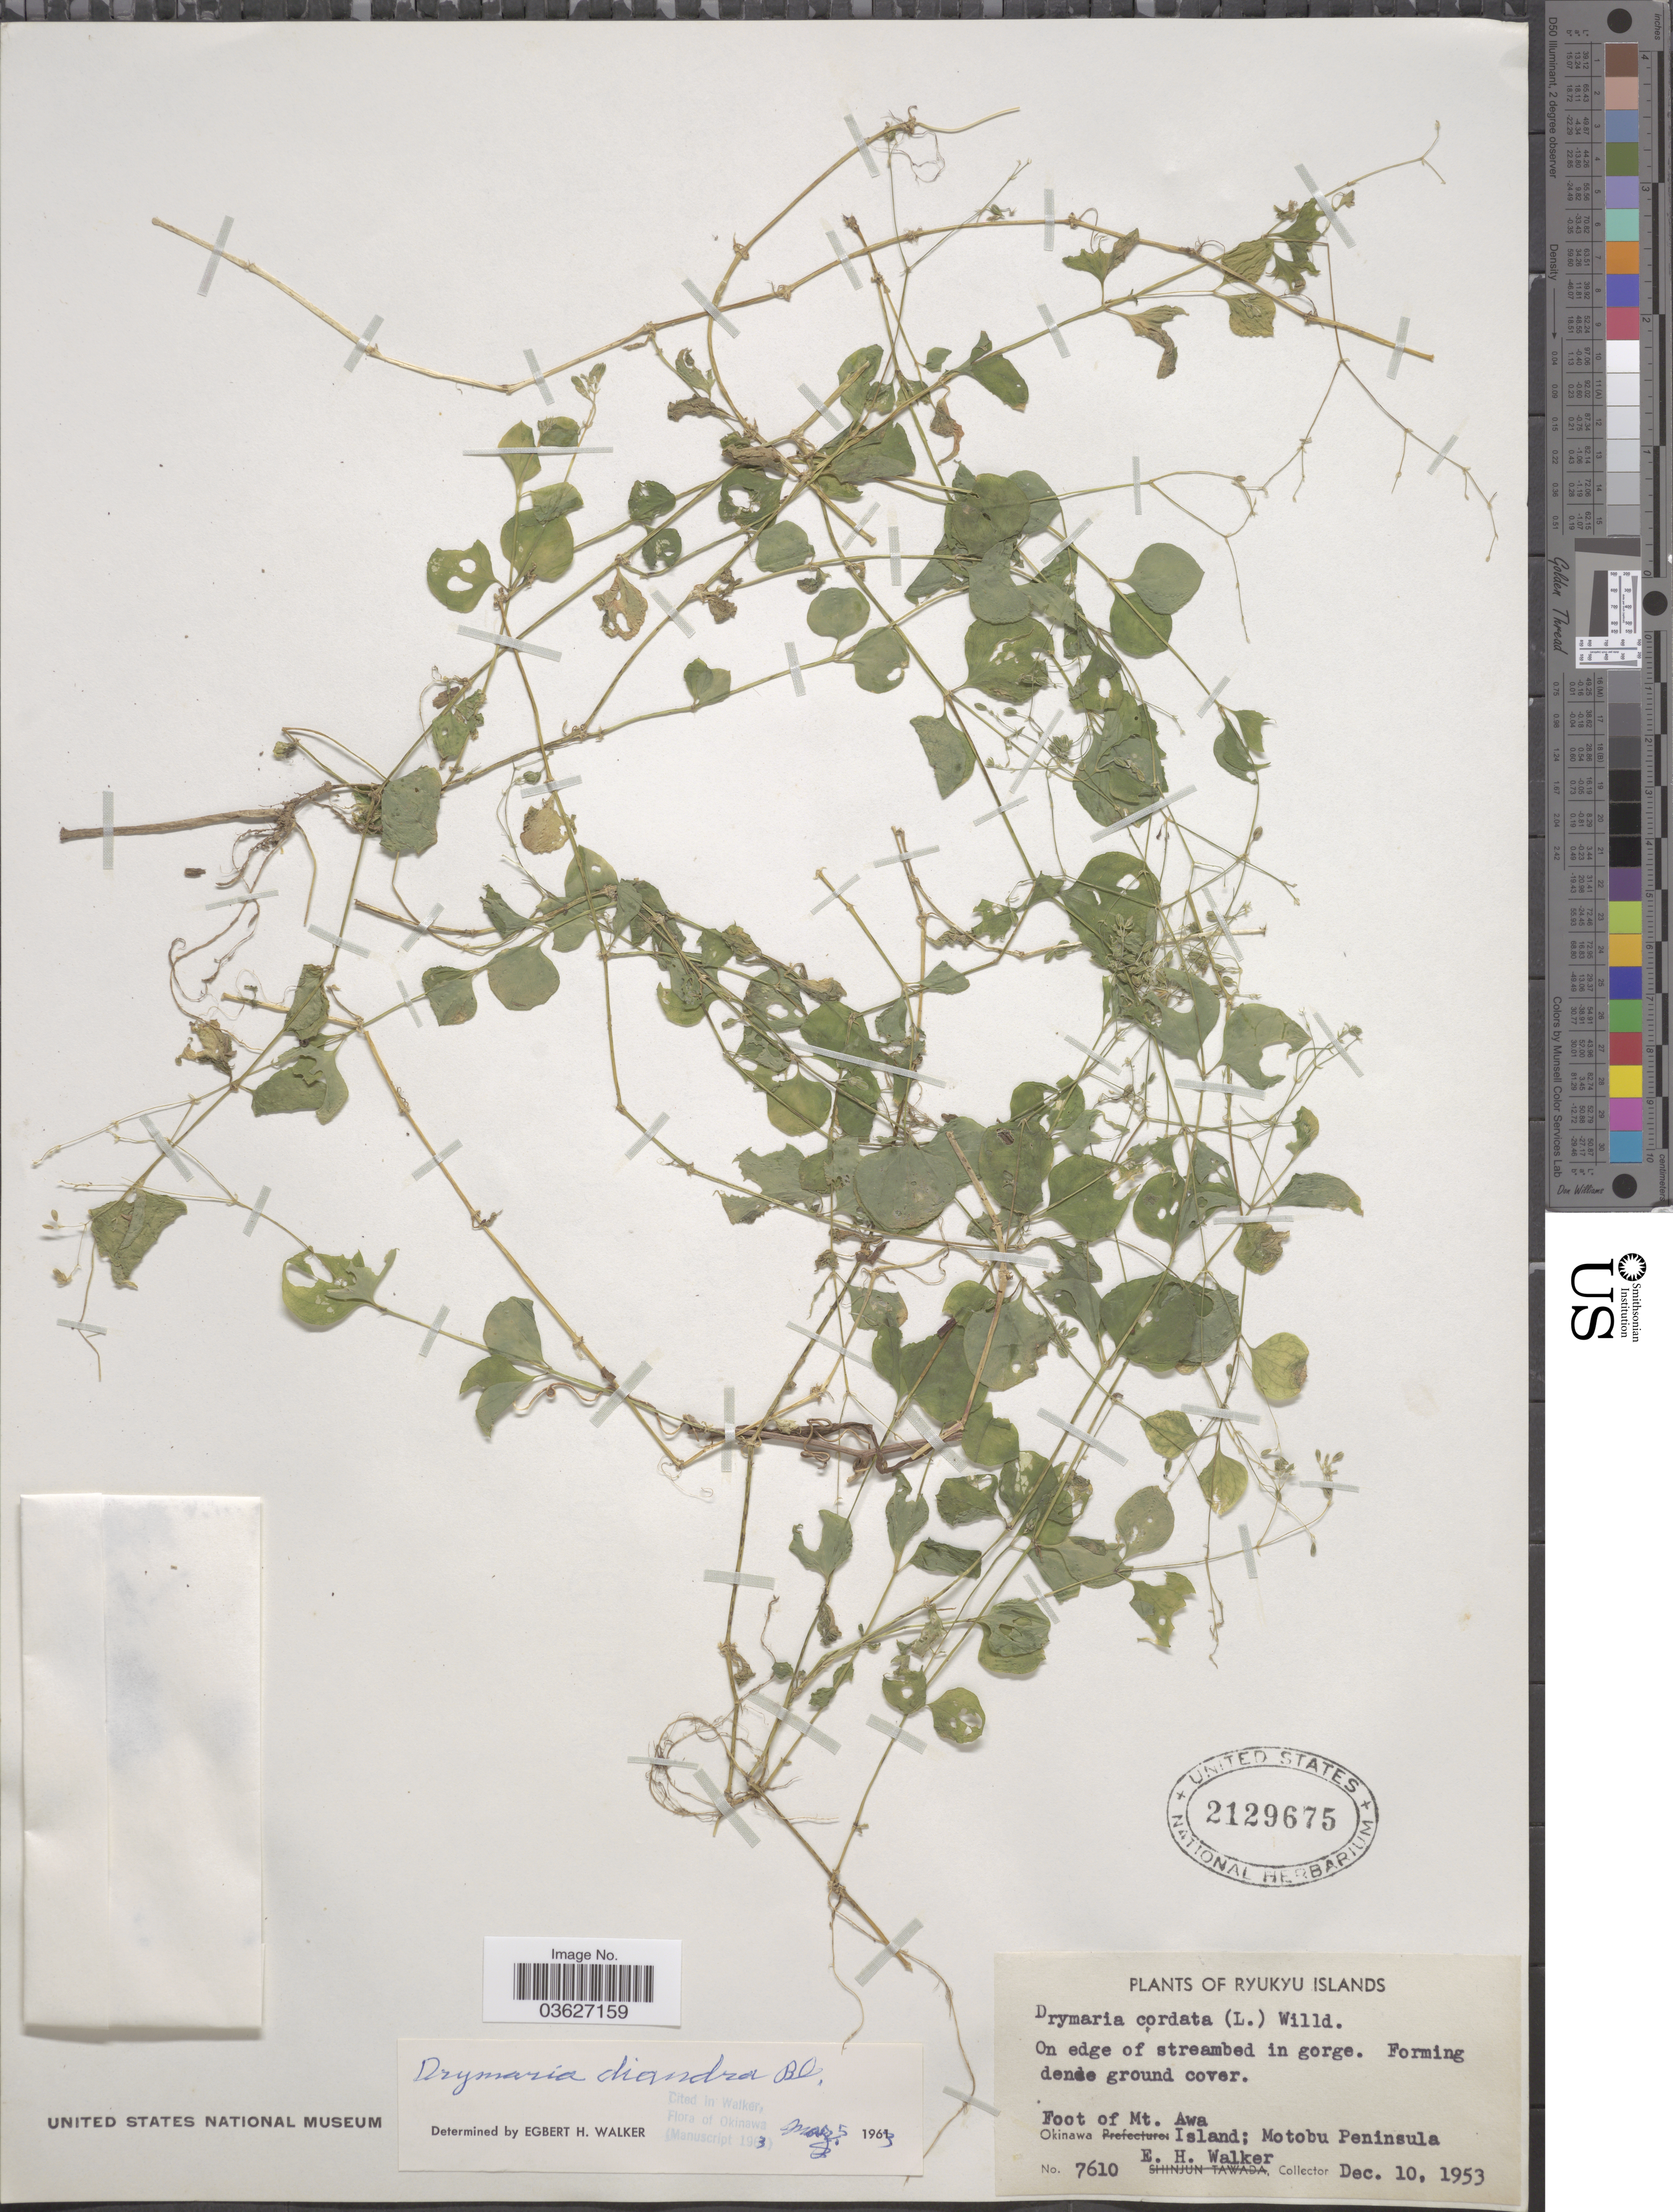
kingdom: Plantae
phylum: Tracheophyta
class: Magnoliopsida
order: Caryophyllales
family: Caryophyllaceae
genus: Drymaria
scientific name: Drymaria diandra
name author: Blume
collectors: E. H. Walker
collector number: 7610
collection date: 1953-12-10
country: Japan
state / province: Okinawa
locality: Ryukyu Islands. Foot of Mt. Awa. Motobu Peninsula.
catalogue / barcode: US 2129675